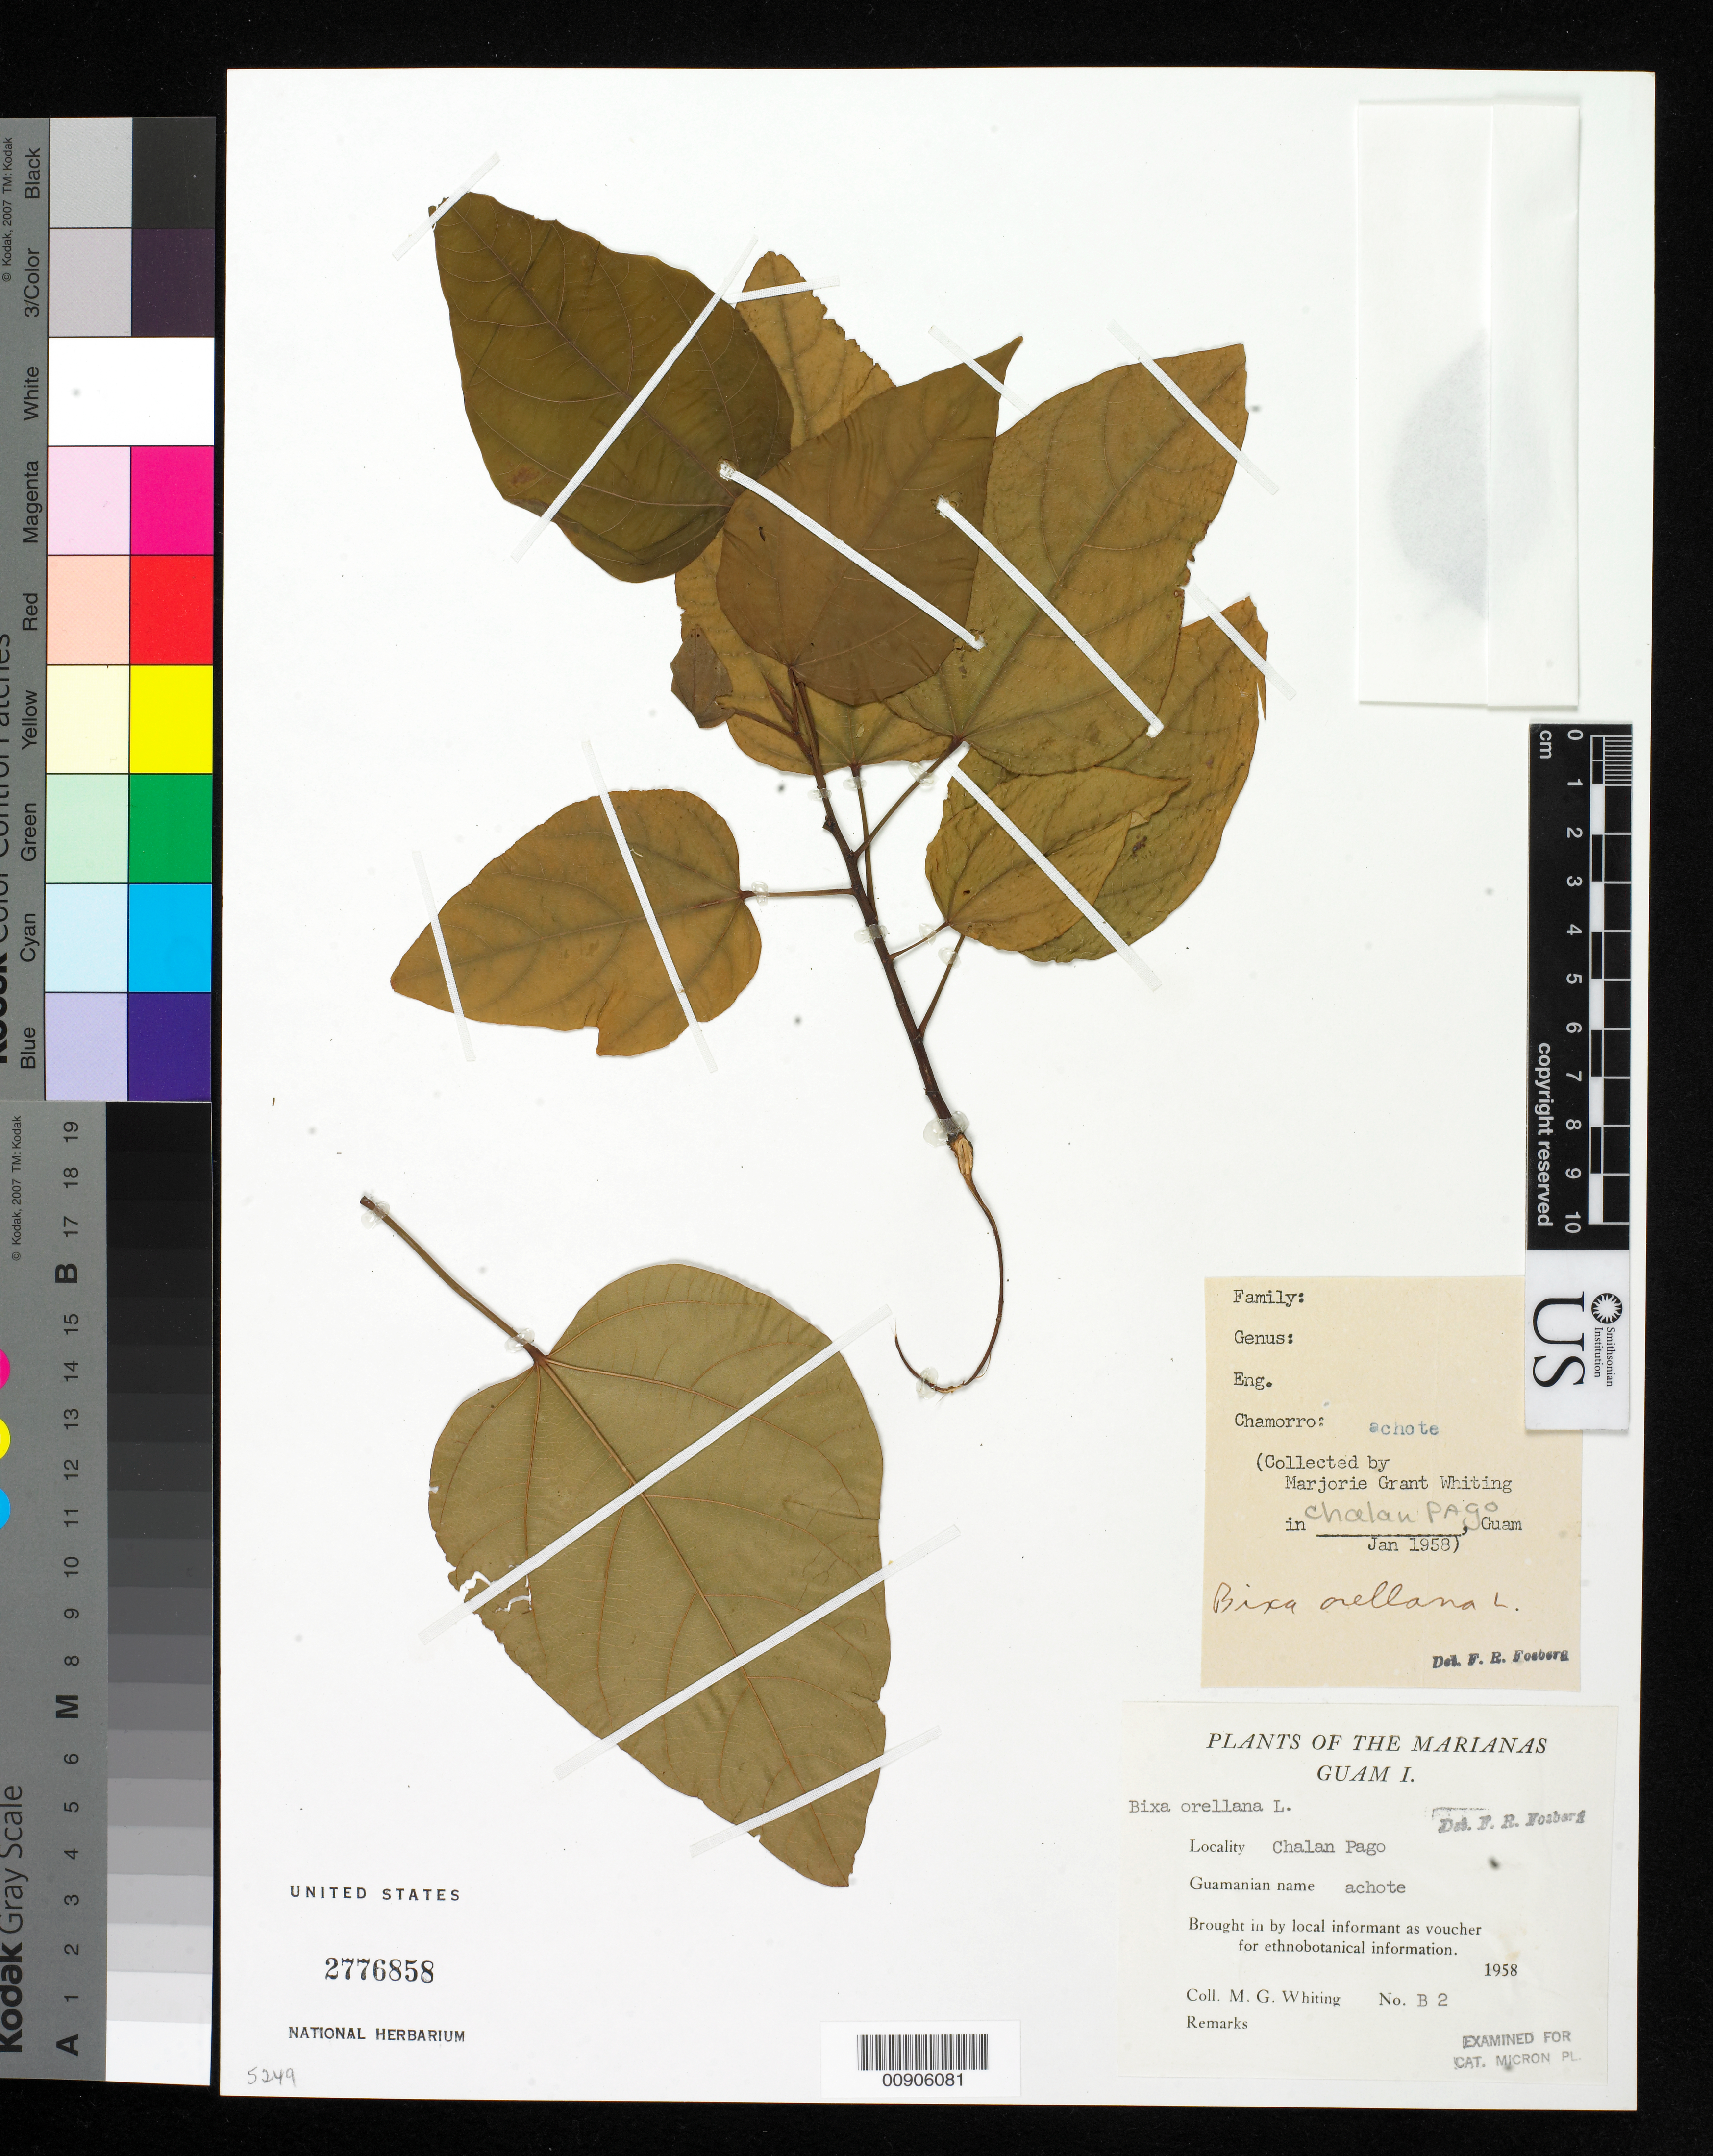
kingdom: Plantae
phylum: Tracheophyta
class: Magnoliopsida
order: Malvales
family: Bixaceae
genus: Bixa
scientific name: Bixa orellana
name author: L.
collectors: M. Whiting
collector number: B 2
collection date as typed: Jan 1958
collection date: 1958-01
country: Guam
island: Guam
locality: Chalan Pago.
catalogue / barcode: US 2776858